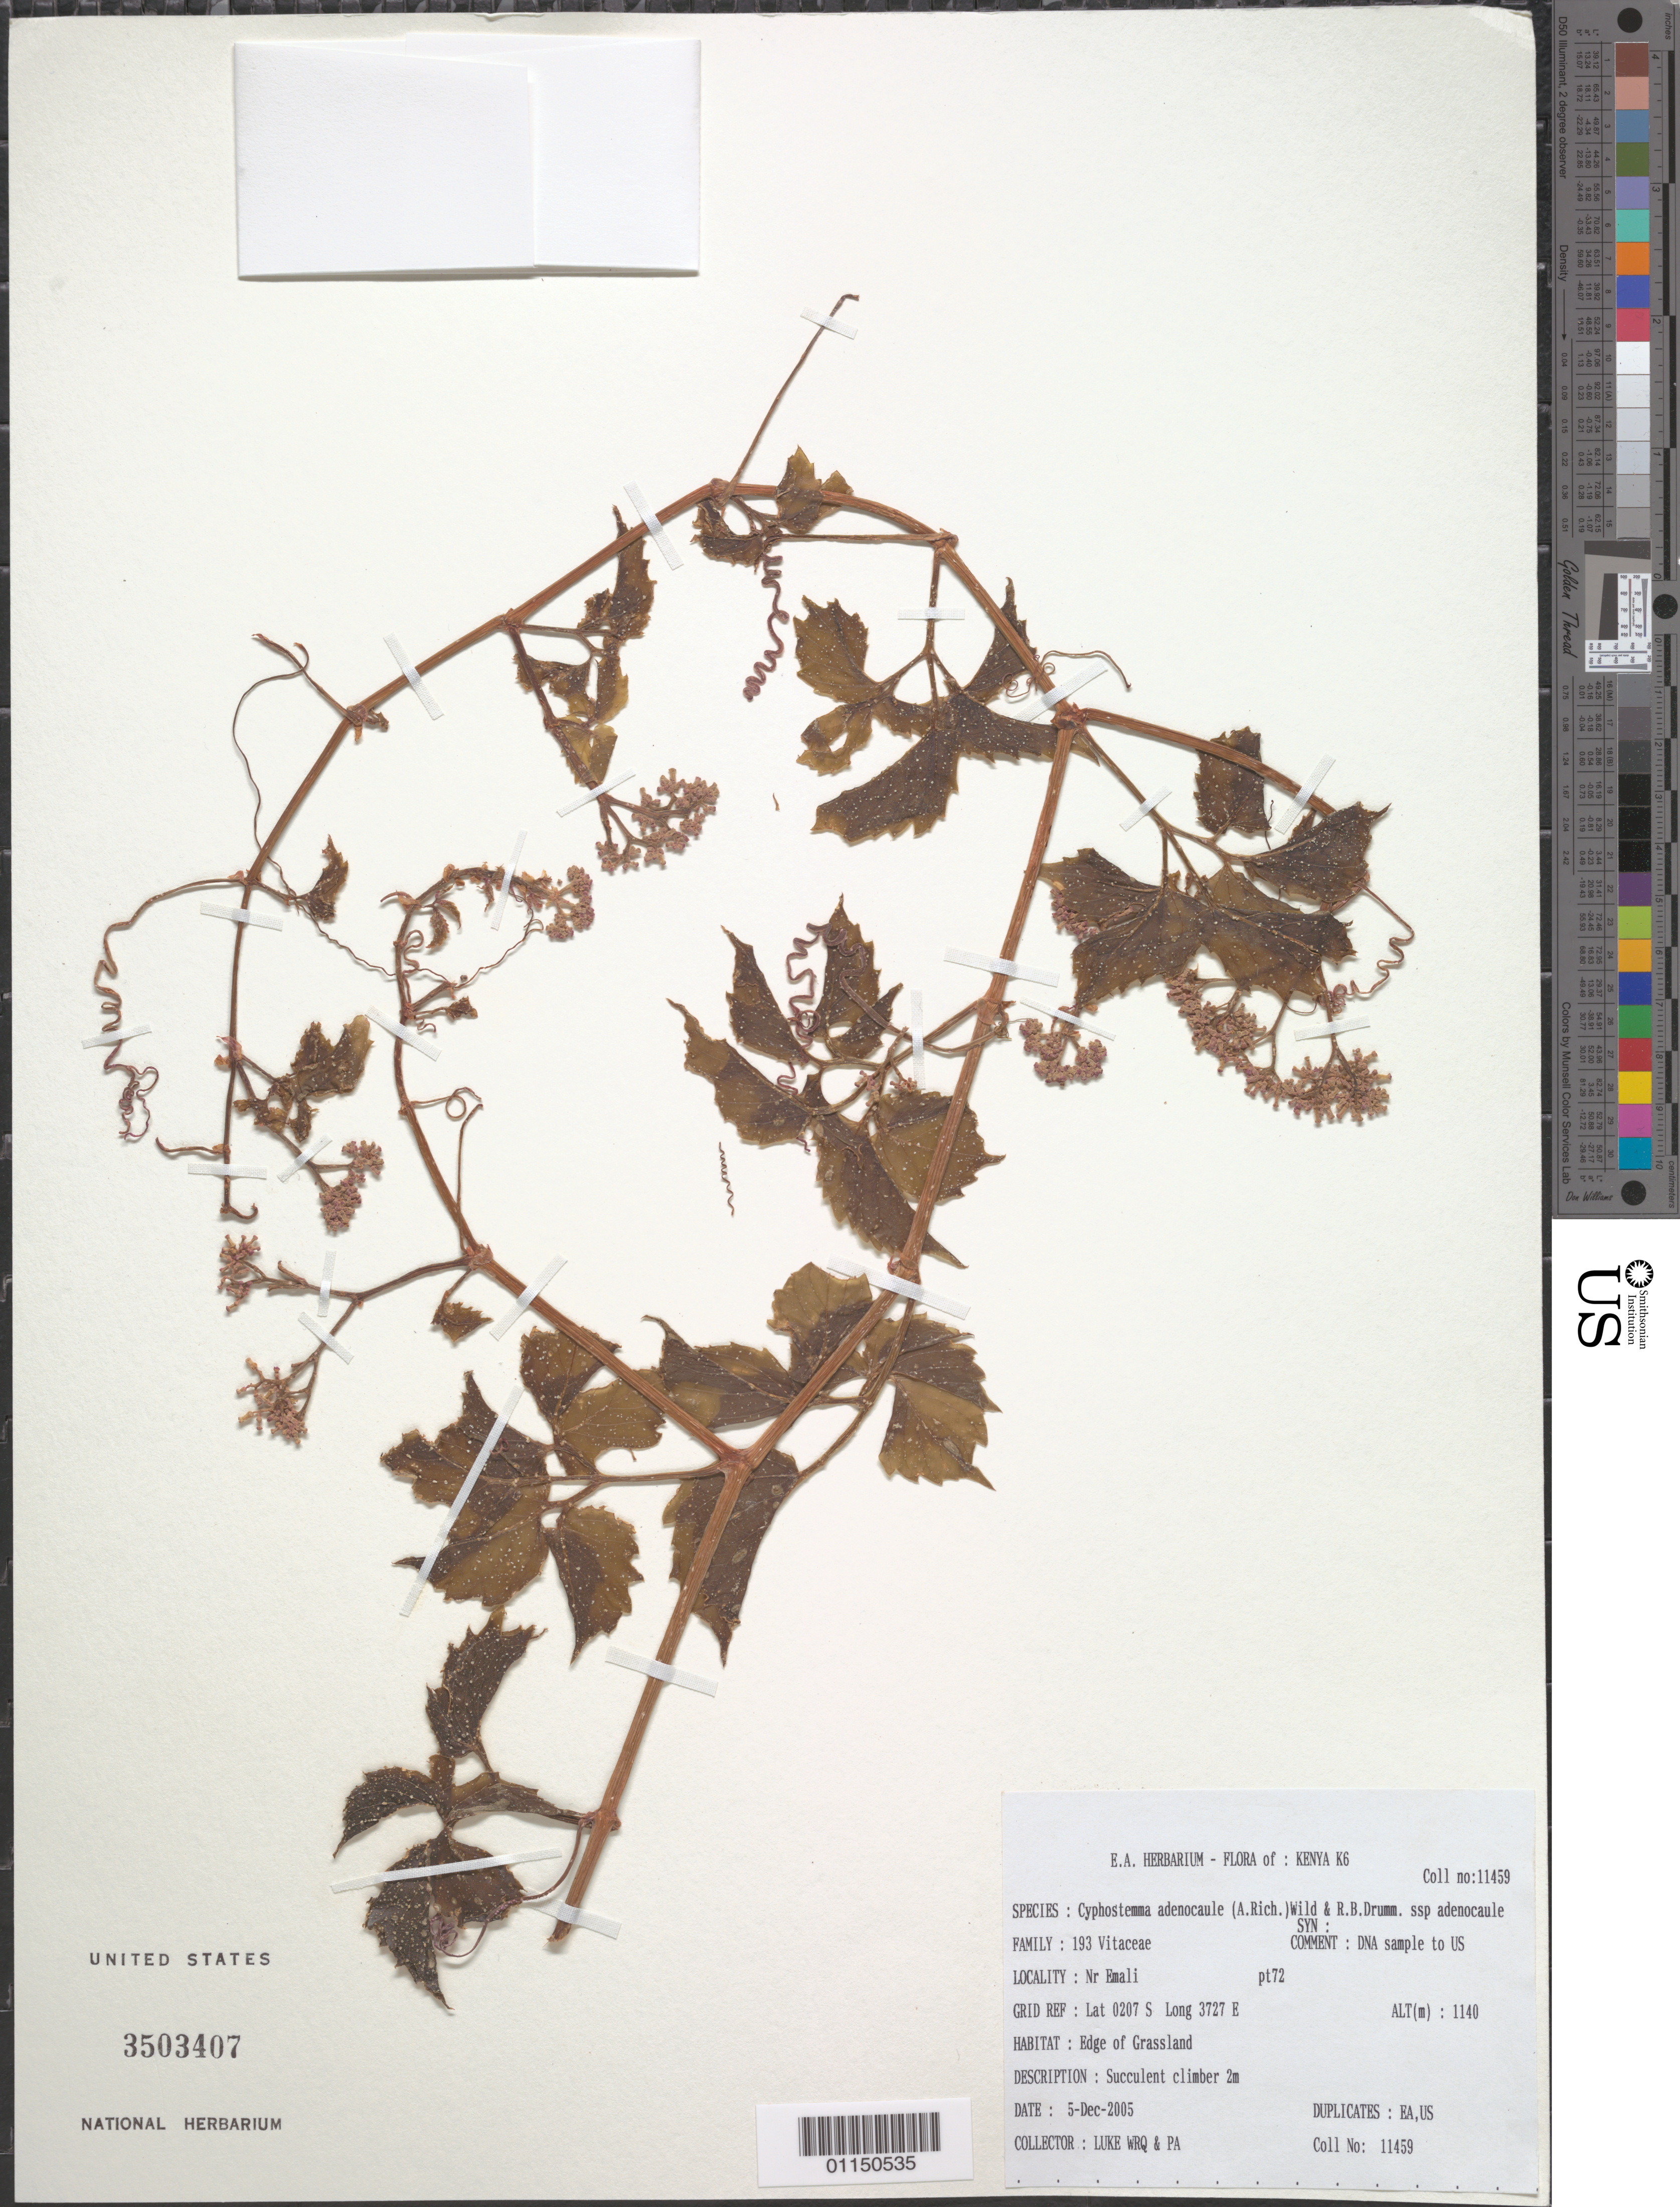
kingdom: Plantae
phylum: Tracheophyta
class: Magnoliopsida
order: Vitales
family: Vitaceae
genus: Cyphostemma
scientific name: Cyphostemma adenocaule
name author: (Steud. ex A. Rich.) Desc. ex Wild & R.B. Drumm.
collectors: Q. Luke & P. Luke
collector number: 11459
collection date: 2005-12-05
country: Kenya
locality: Nr Emali. Pt72.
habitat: Edge of Grassland. Succulent climber.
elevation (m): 1140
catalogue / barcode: US 3503407